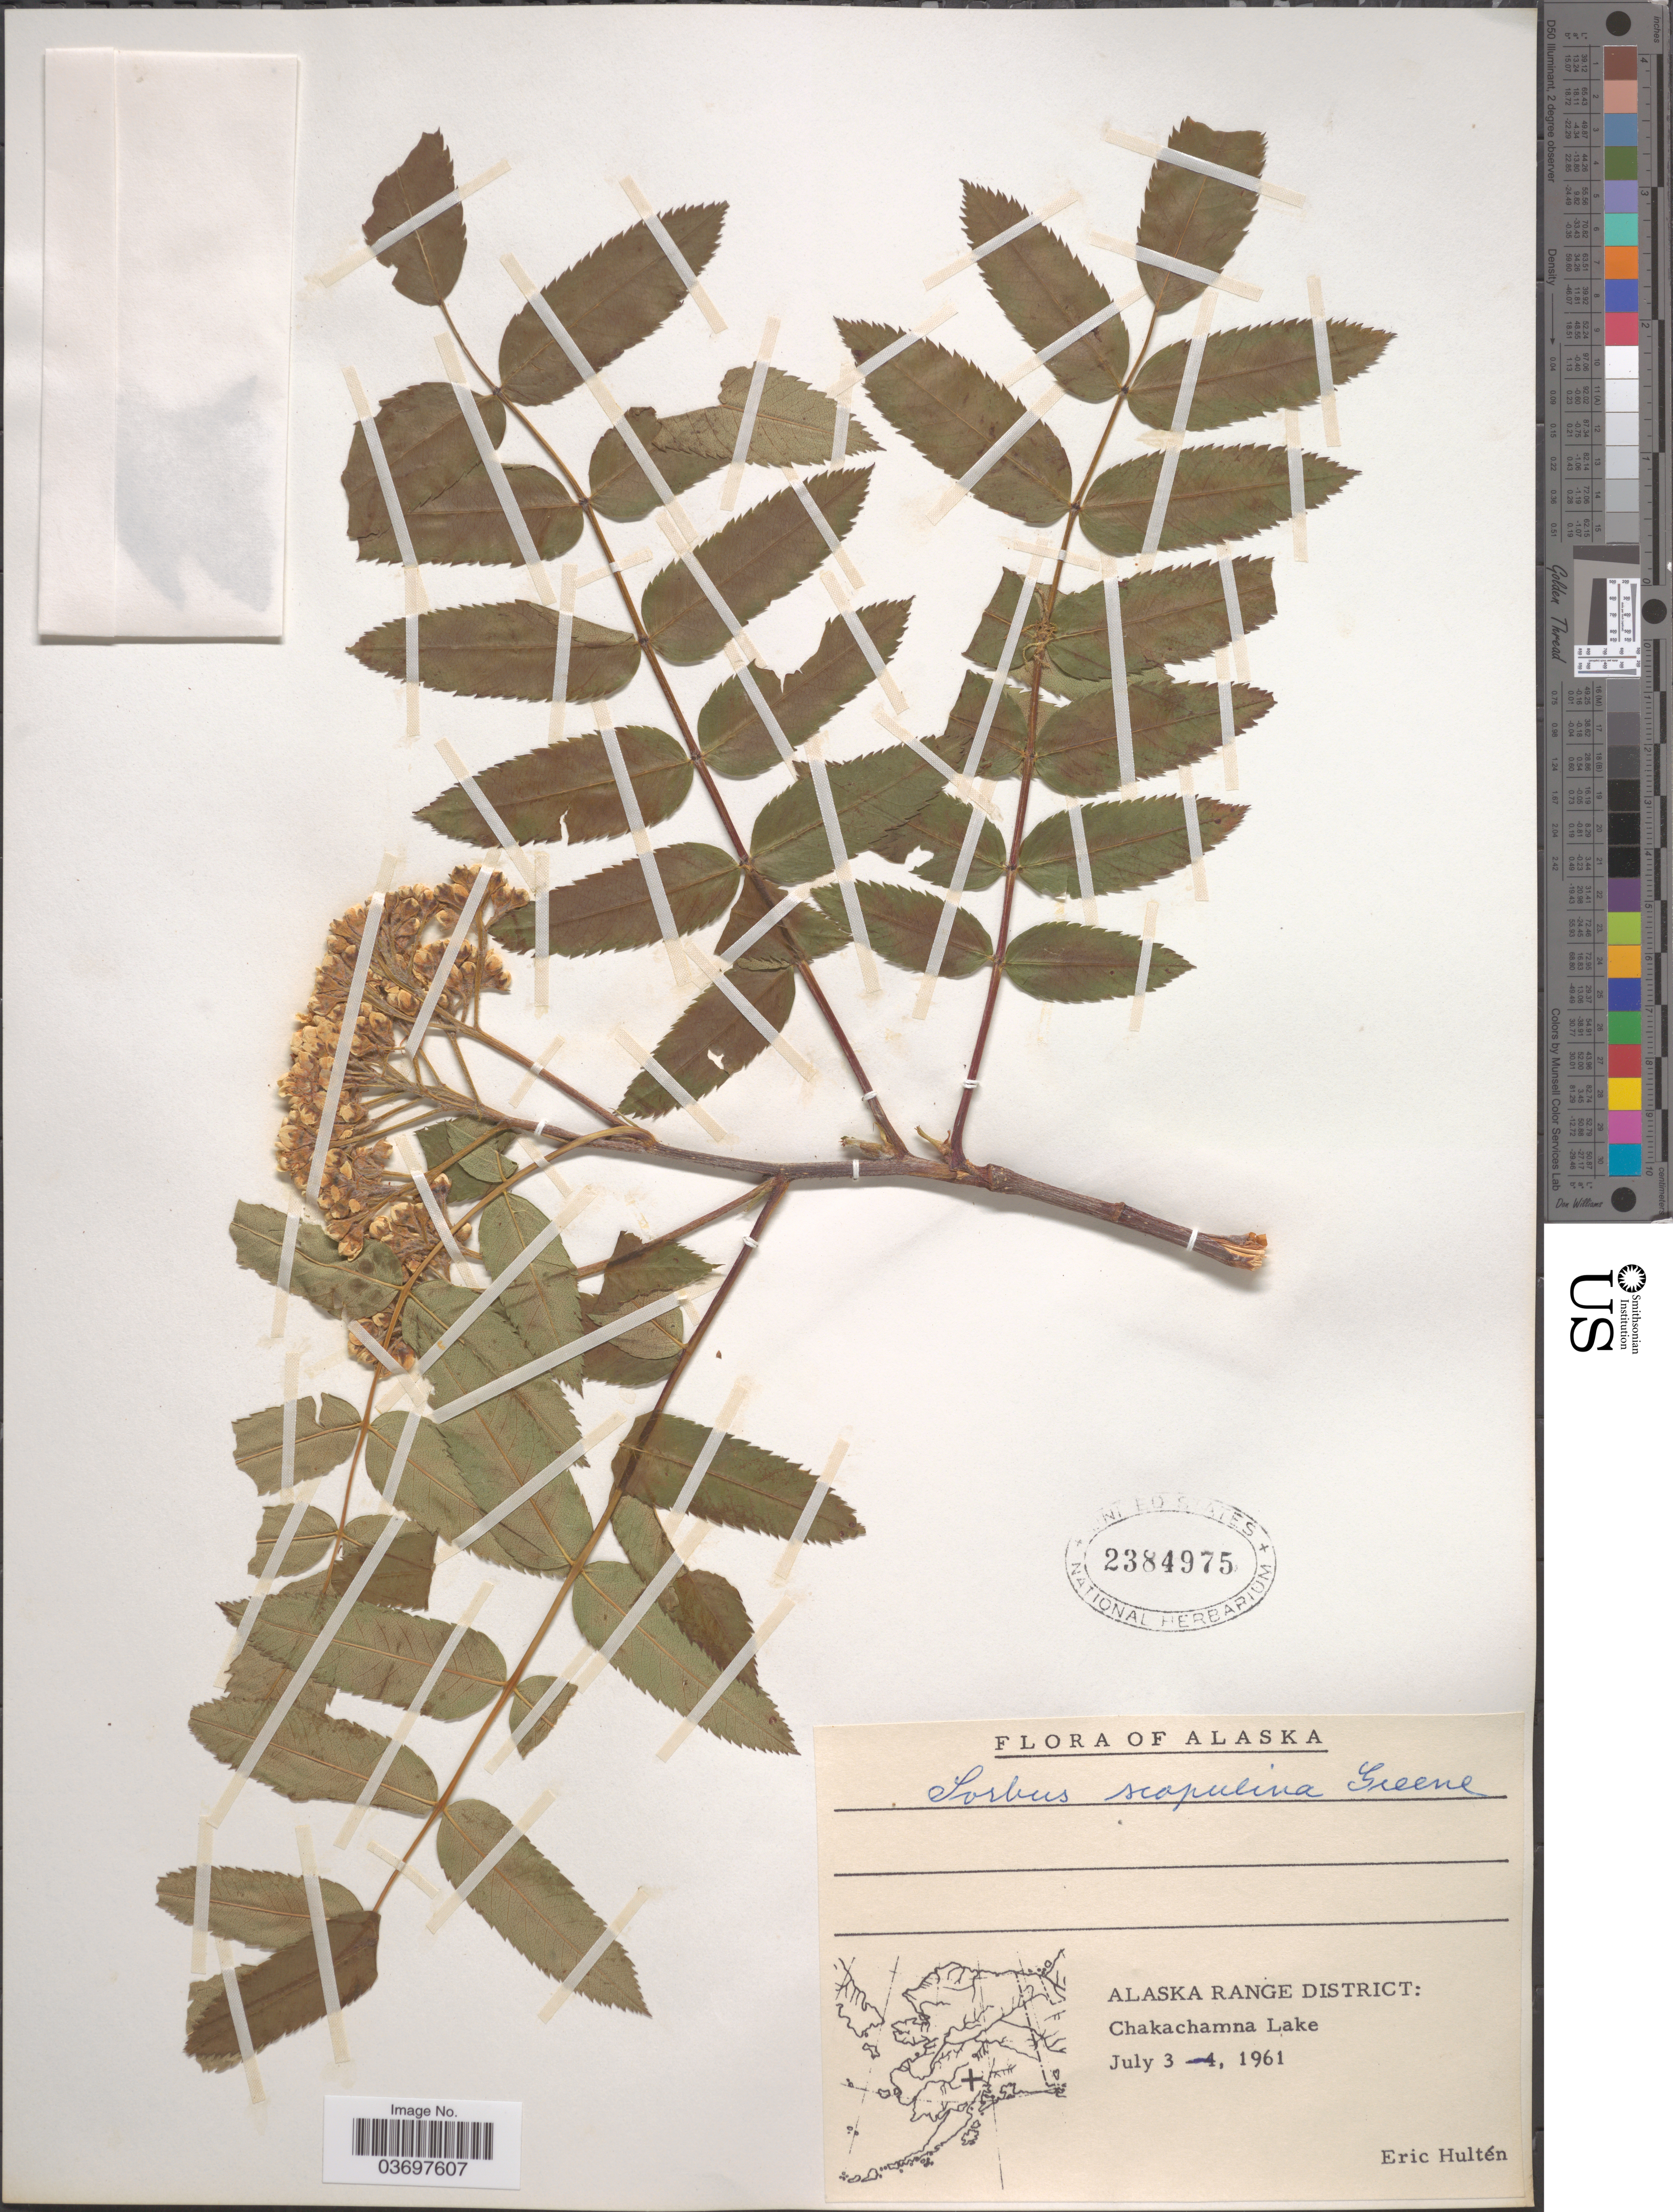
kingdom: Plantae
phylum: Tracheophyta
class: Magnoliopsida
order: Rosales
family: Rosaceae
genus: Sorbus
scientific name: Sorbus scopulina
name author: Greene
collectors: E. G. Hultén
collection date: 1961-07-03/1961-07-04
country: United States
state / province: Alaska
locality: Alaska Range District: Chakachamna Lake.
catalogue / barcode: US 2384975